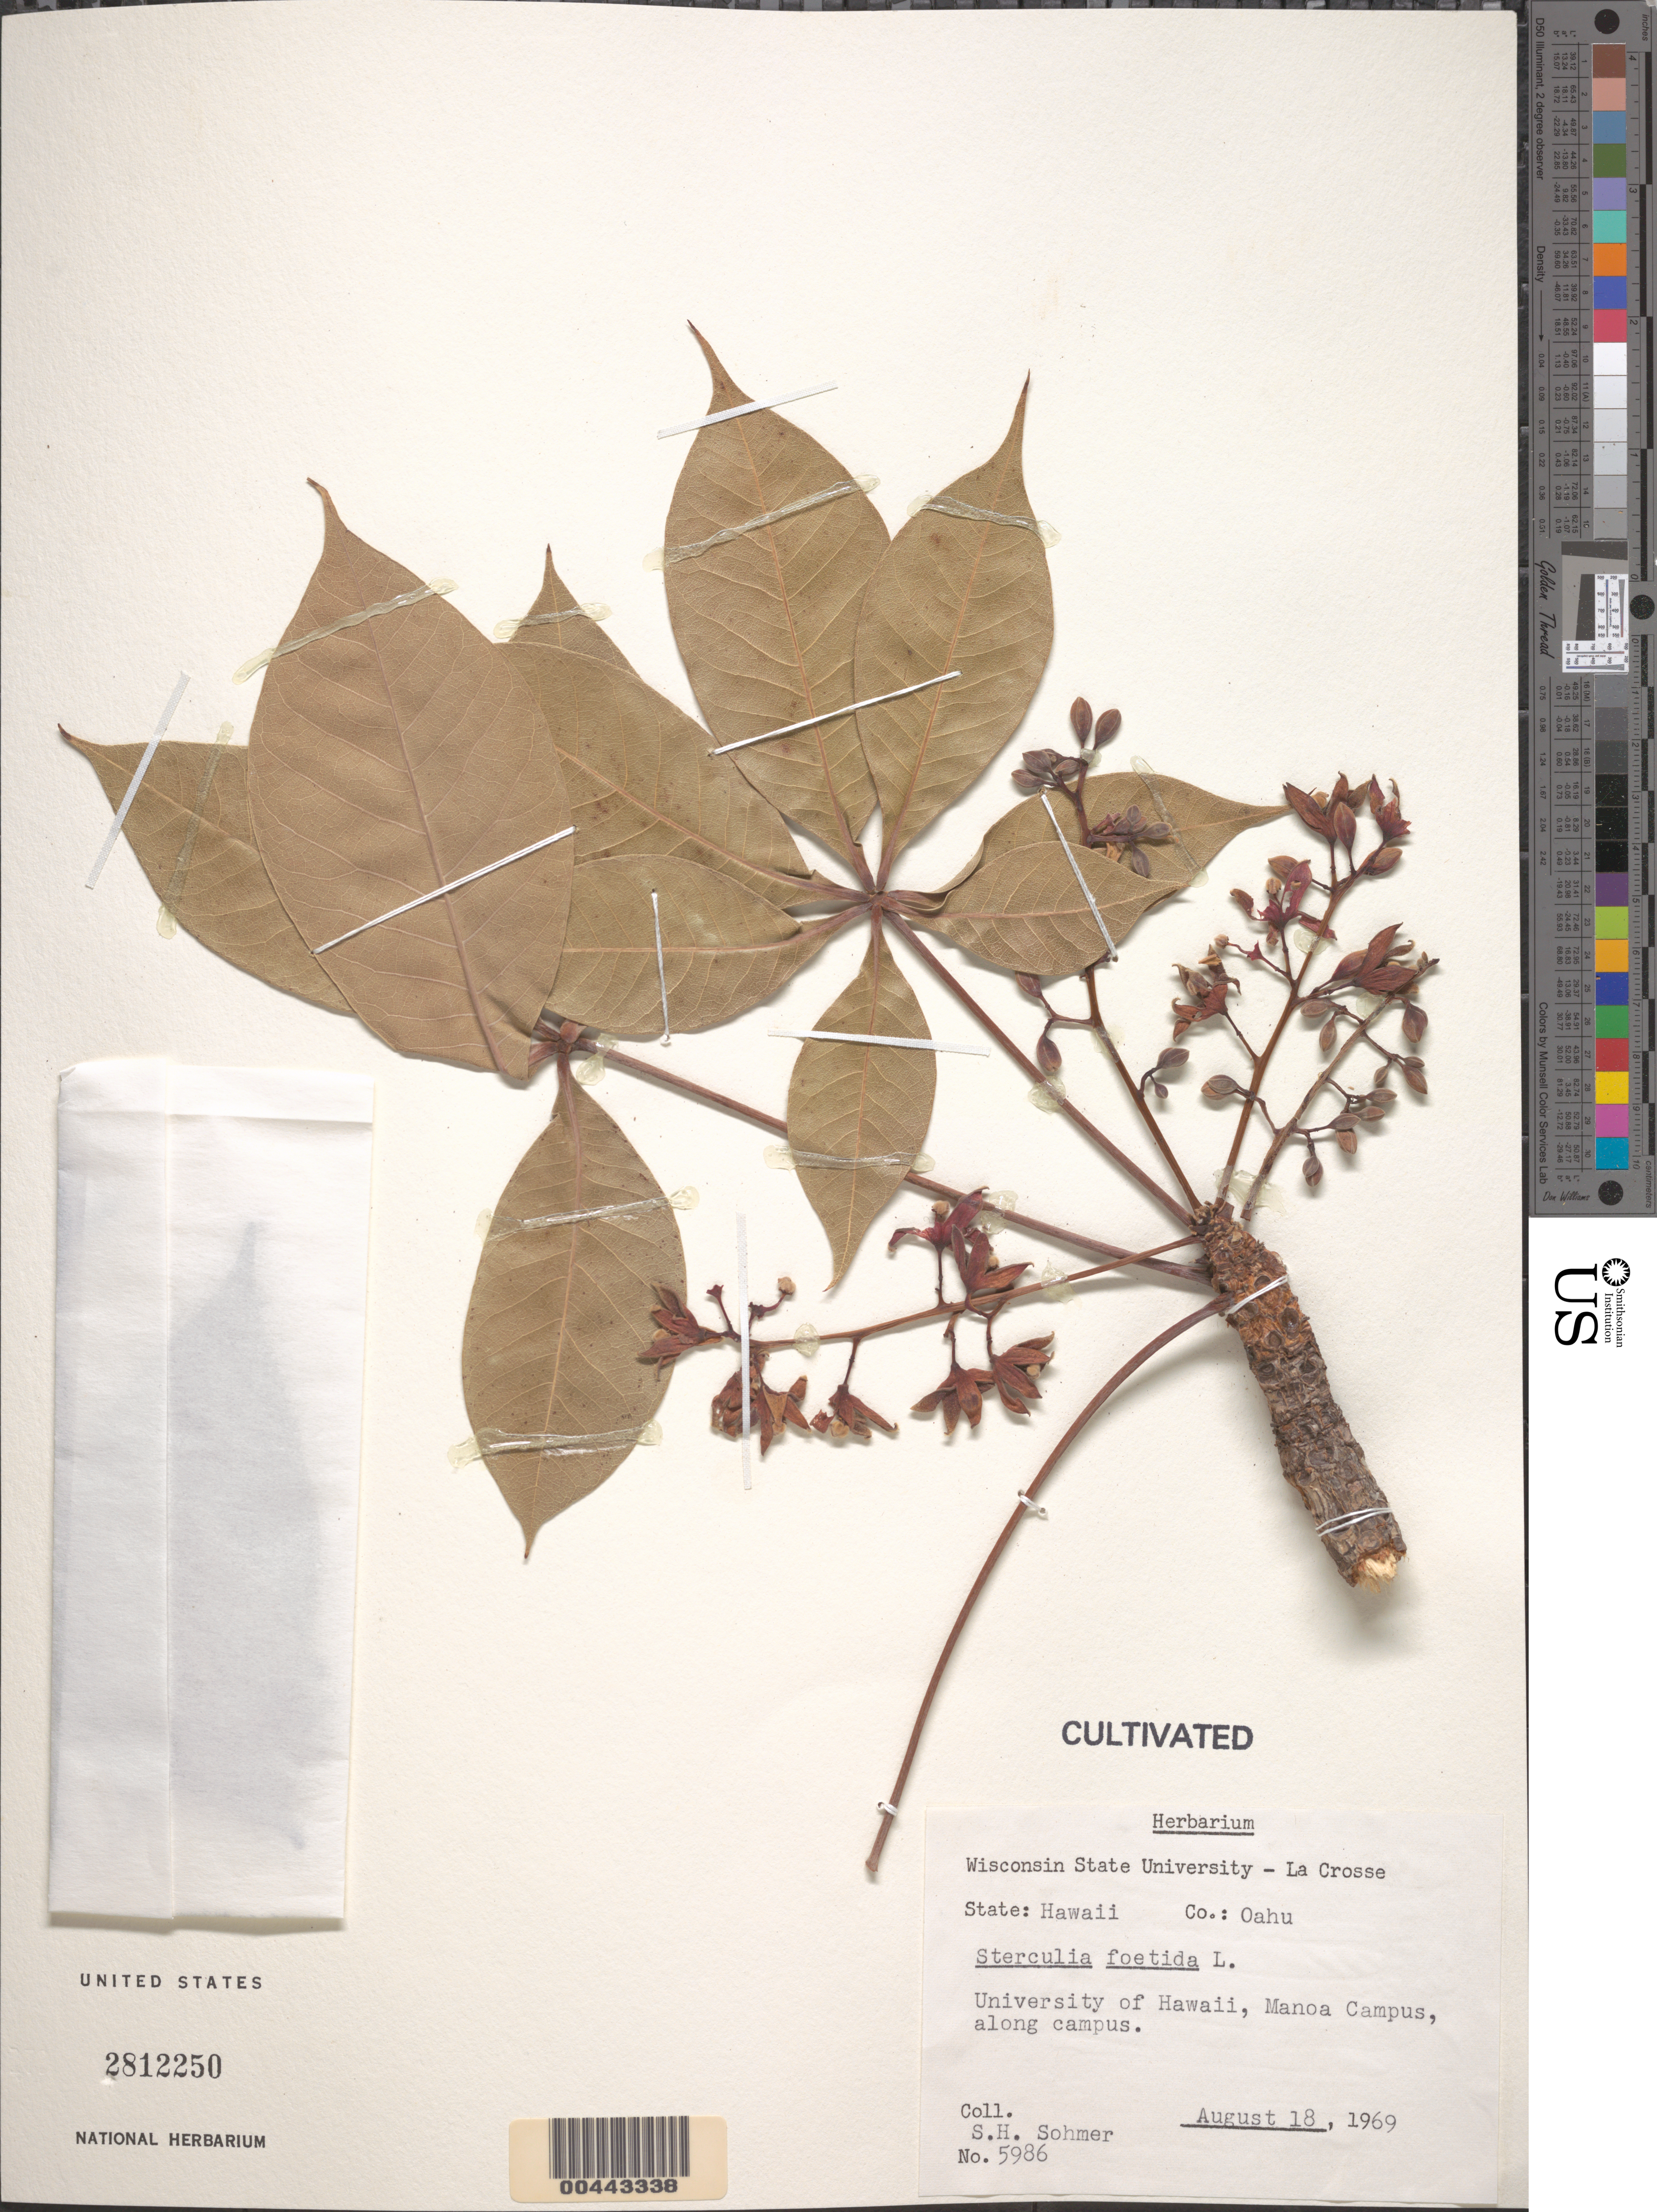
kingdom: Plantae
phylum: Tracheophyta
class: Magnoliopsida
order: Malvales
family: Malvaceae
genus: Sterculia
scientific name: Sterculia foetida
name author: L.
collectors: S. H. Sohmer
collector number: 5986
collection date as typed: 18 Aug 1969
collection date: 1969-08-18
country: United States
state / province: Hawaii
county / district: Honolulu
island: Oahu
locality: University of Hawaii, Manoa Campus, along campus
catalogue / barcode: US 2812250